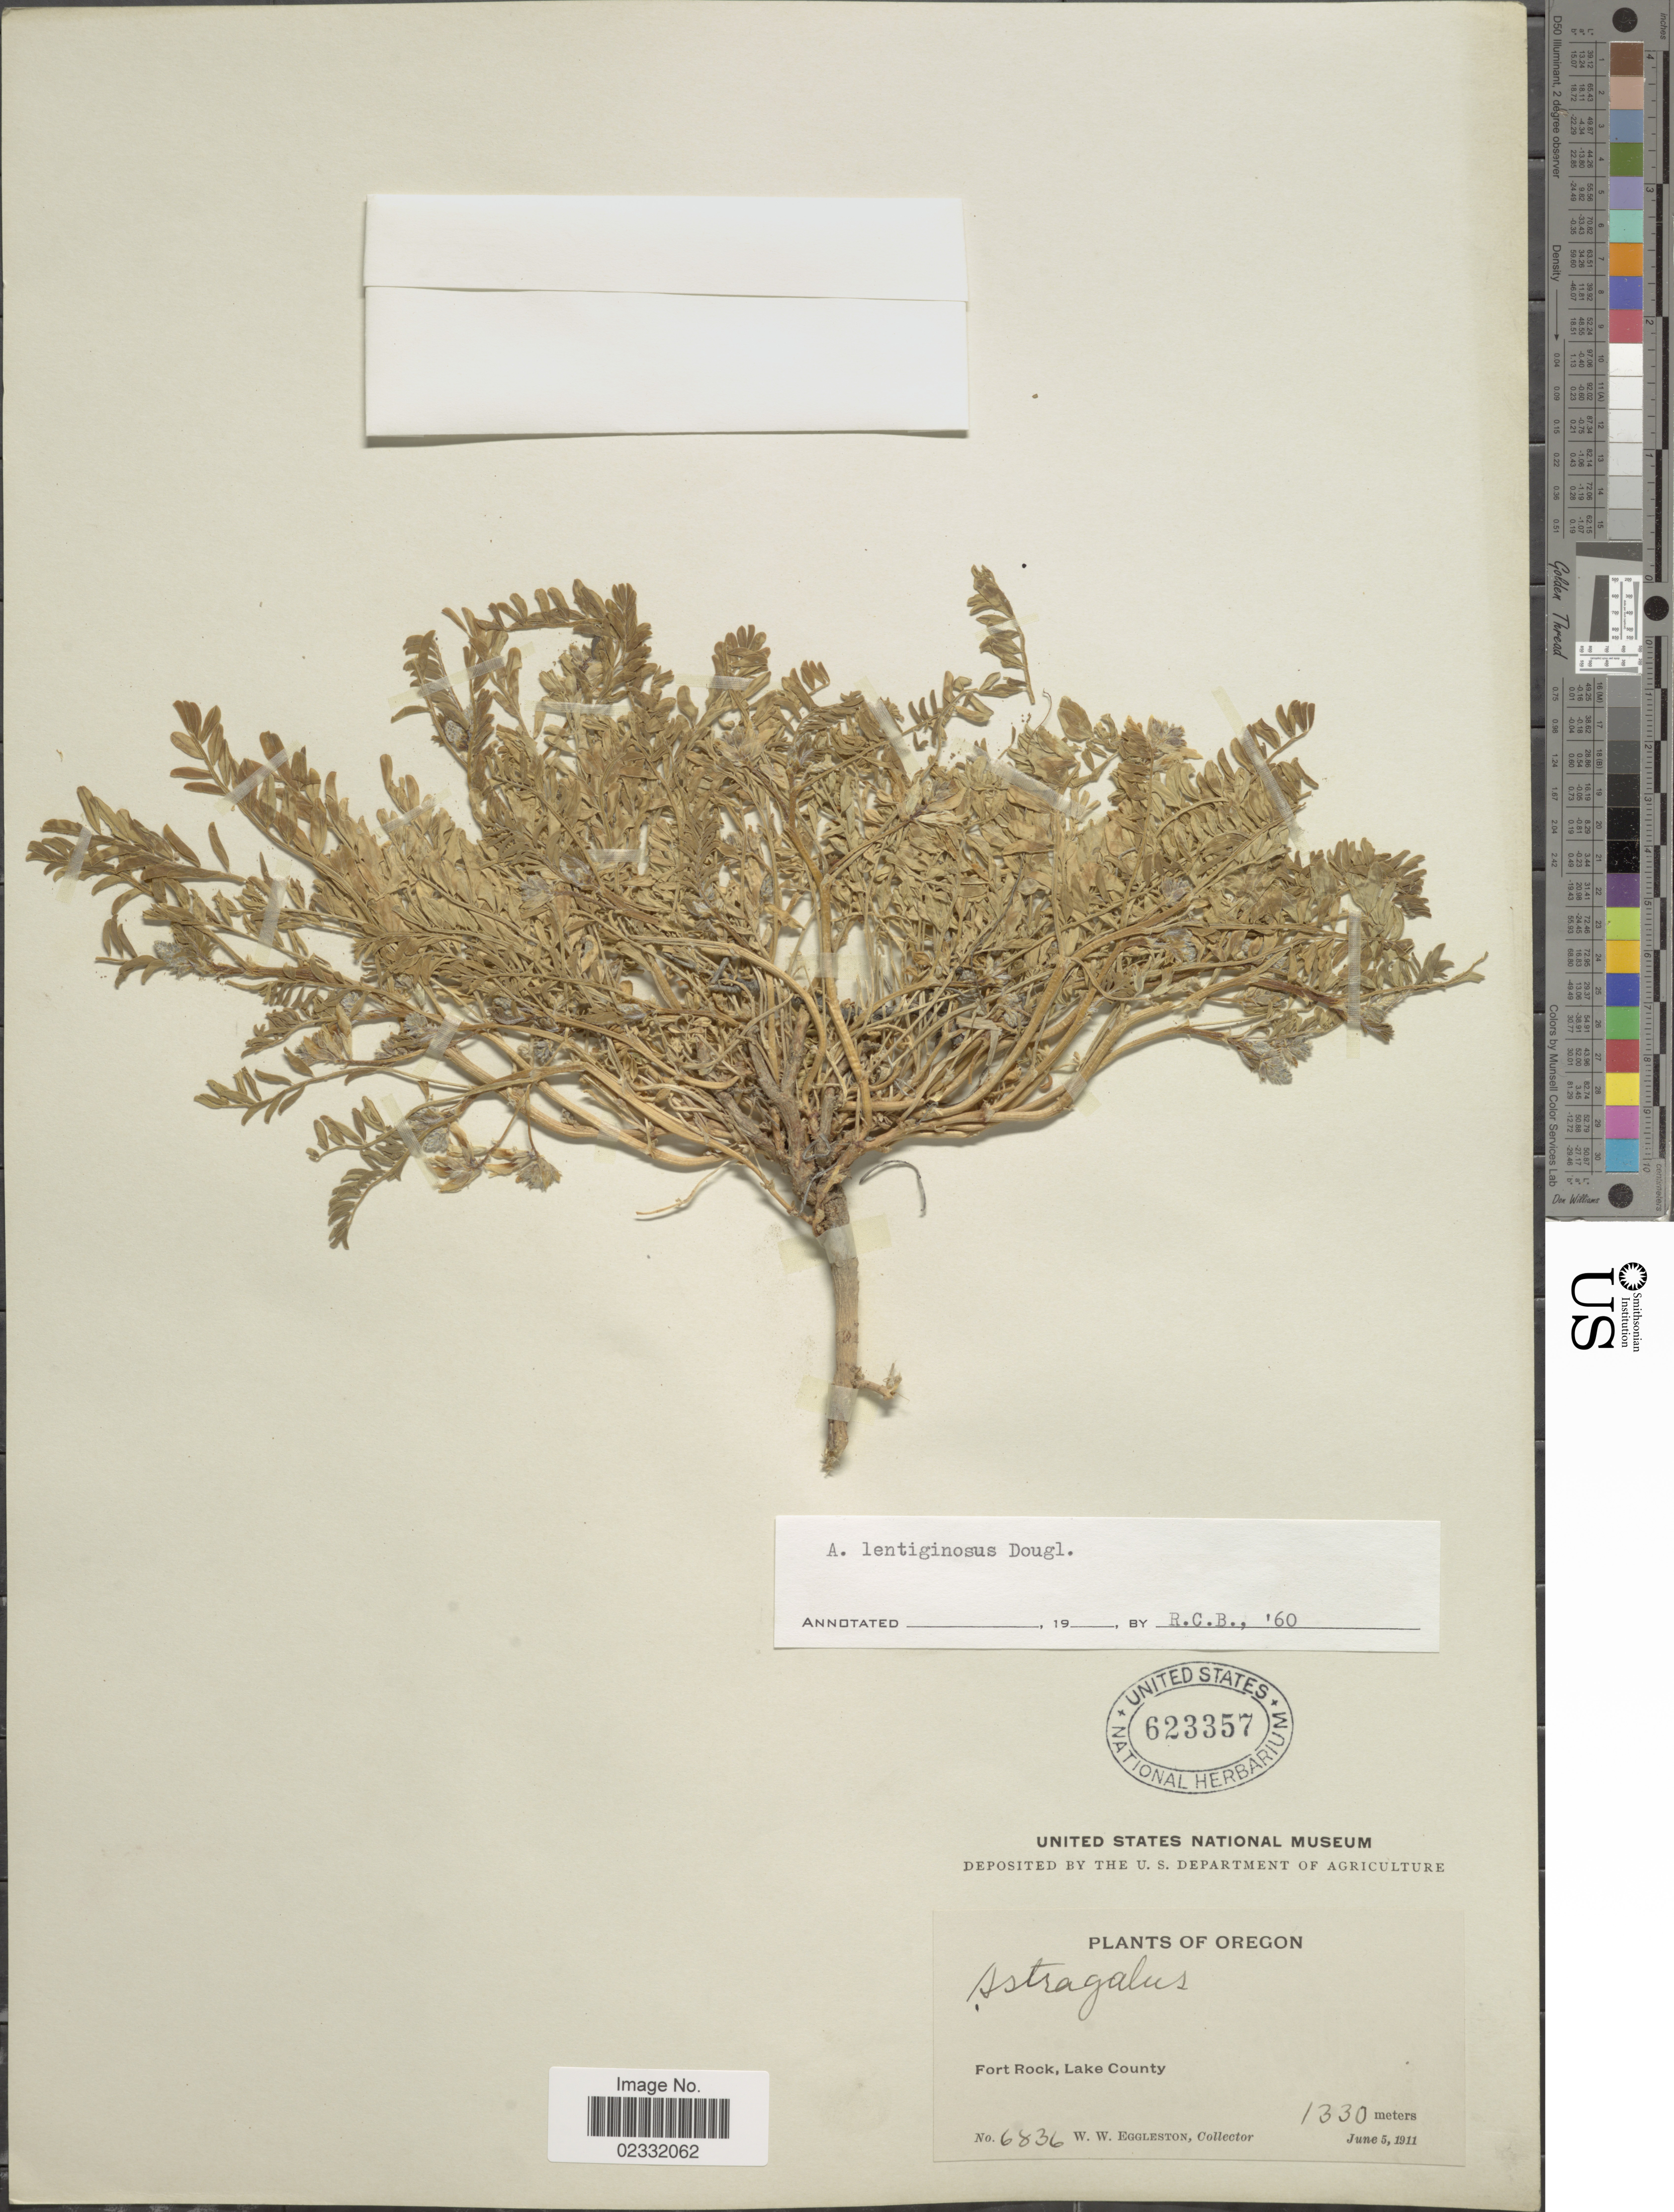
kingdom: Plantae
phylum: Tracheophyta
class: Magnoliopsida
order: Fabales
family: Fabaceae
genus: Astragalus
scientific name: Astragalus lentiginosus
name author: Douglas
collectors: W. W. Eggleston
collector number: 6836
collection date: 1911-06-05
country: United States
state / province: Oregon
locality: Fort Rock, Lake County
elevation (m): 1330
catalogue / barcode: US 623357